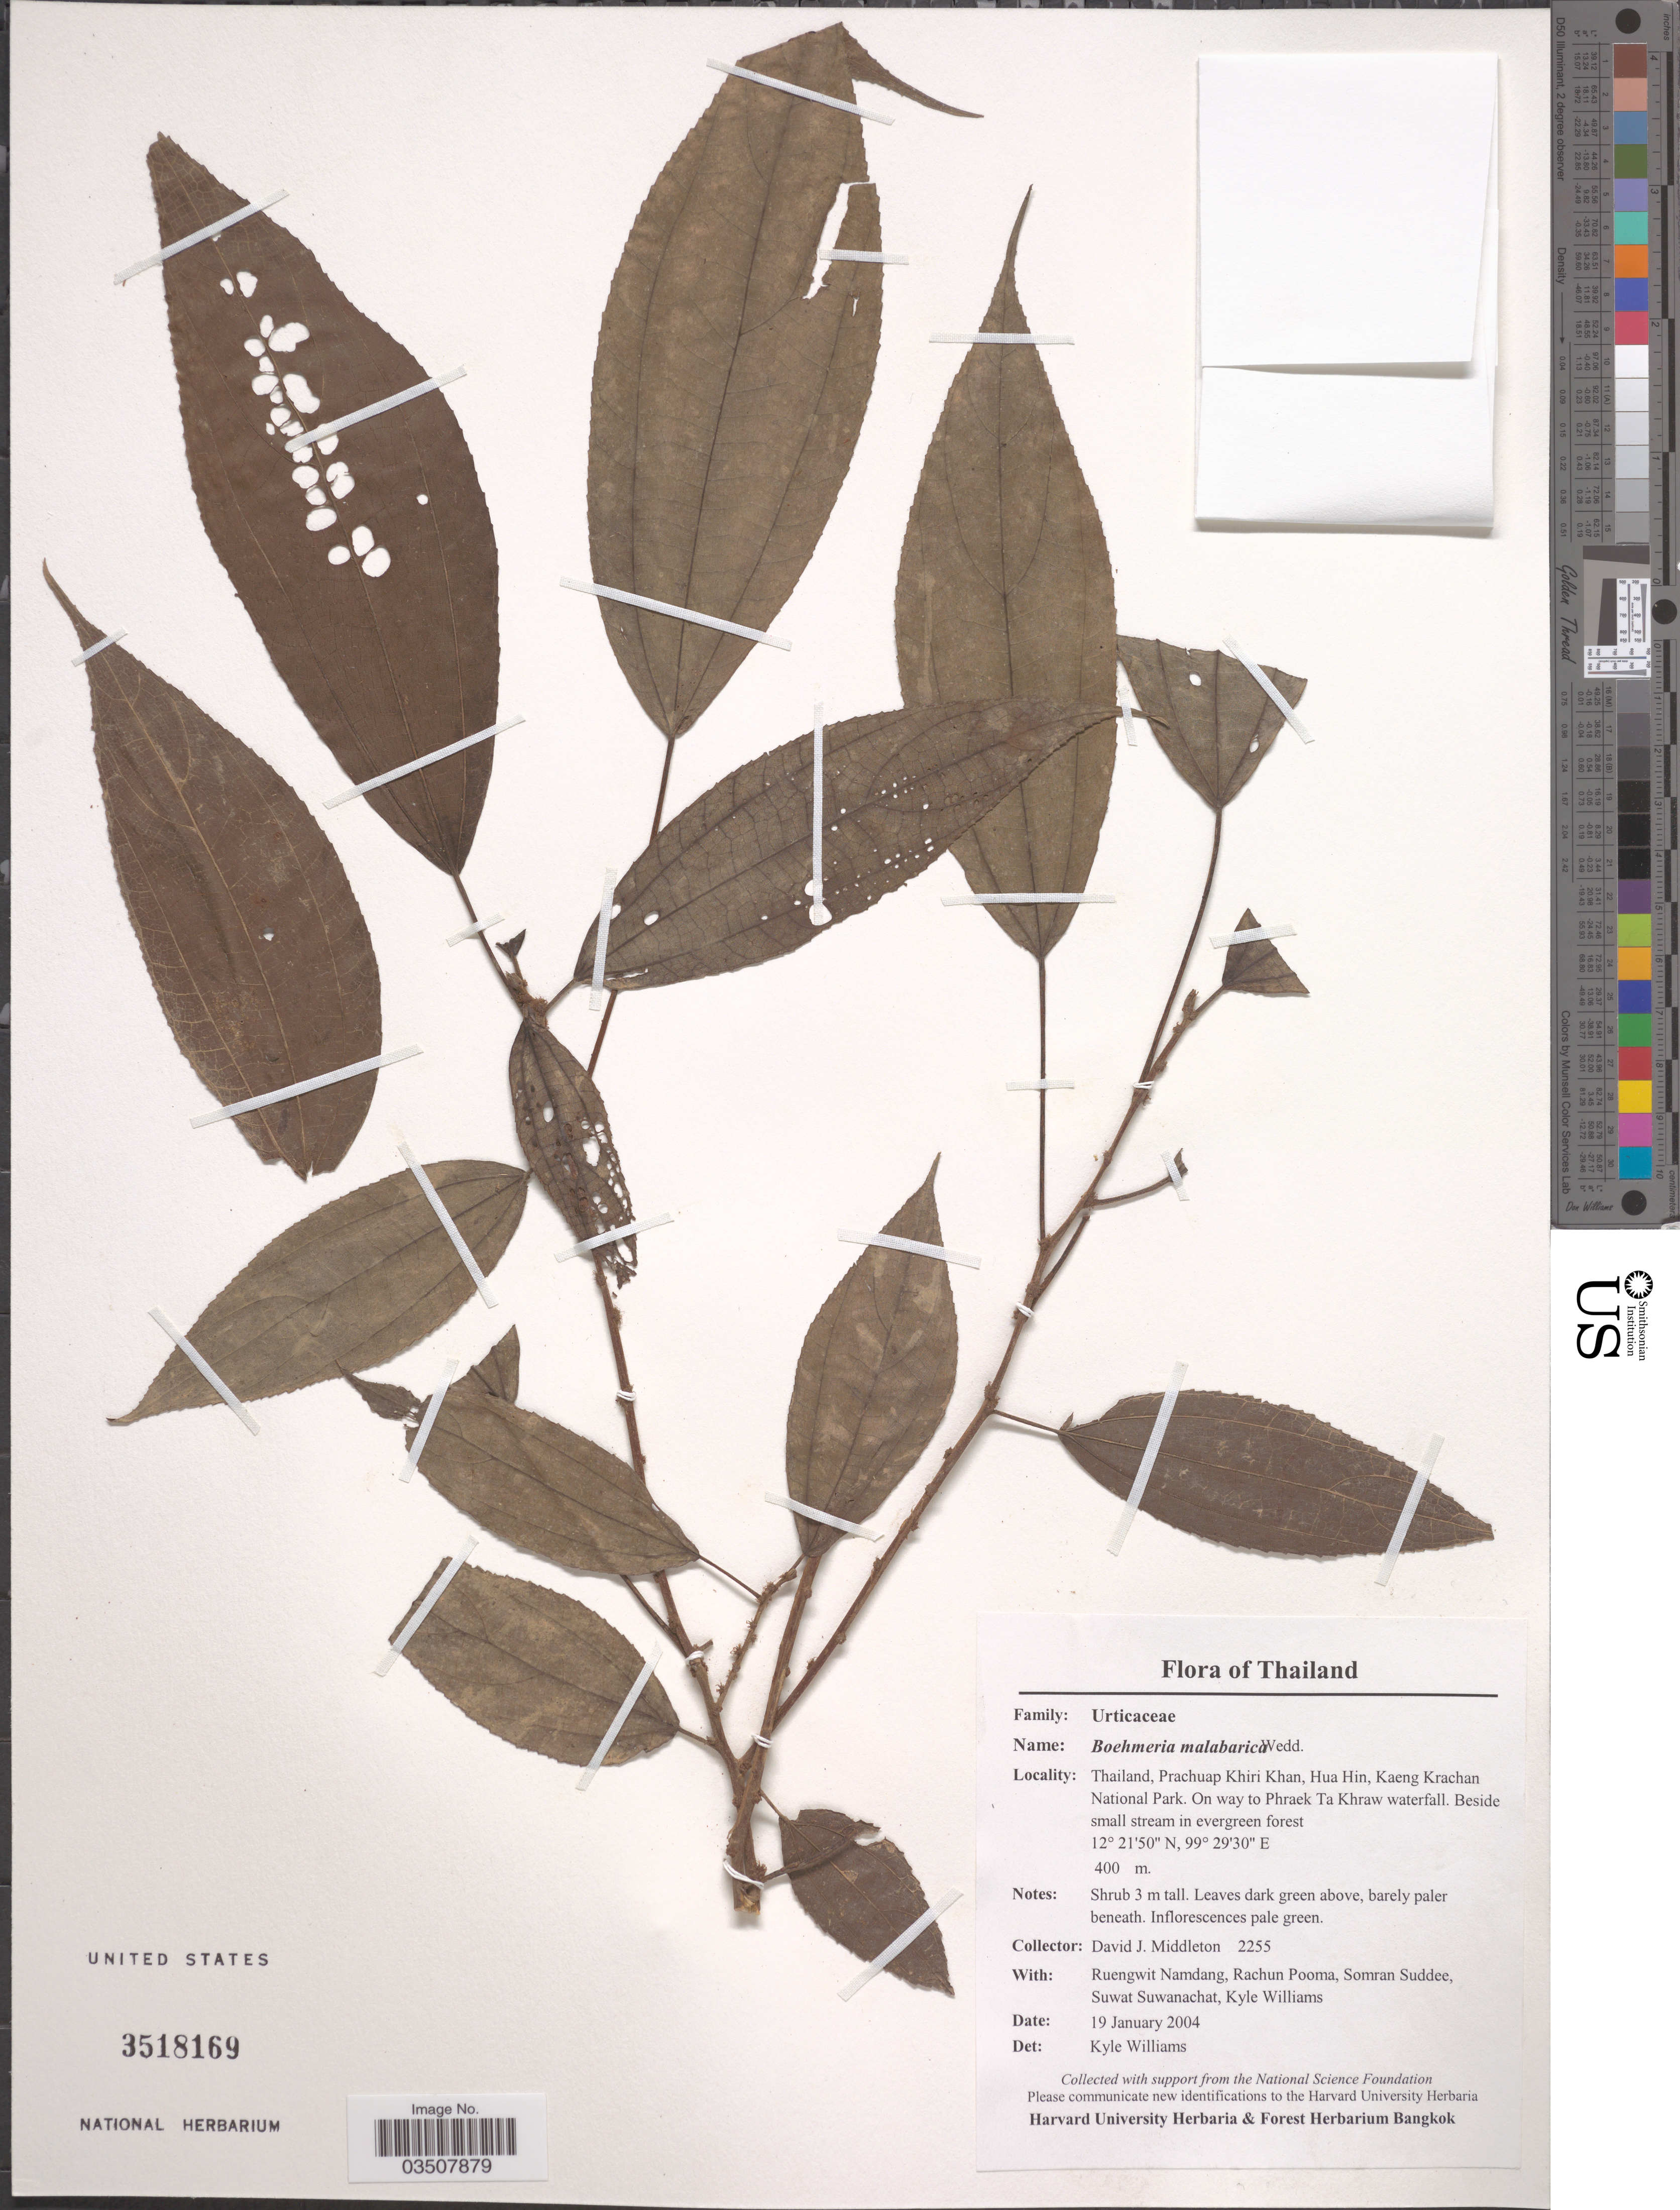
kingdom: Plantae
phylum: Tracheophyta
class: Magnoliopsida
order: Rosales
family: Urticaceae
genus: Boehmeria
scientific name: Boehmeria malabarica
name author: Wedd.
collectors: D. J. Middleton, R. Namdang, R. Pooma, S. Suddee & et al.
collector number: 2255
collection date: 2004-01-19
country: Thailand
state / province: Prachuap Khiri Khan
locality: Hua Hin, Kaeng Krachan National Park. On way to Phraek Ta Khraw waterfall.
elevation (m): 400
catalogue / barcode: US 3518169